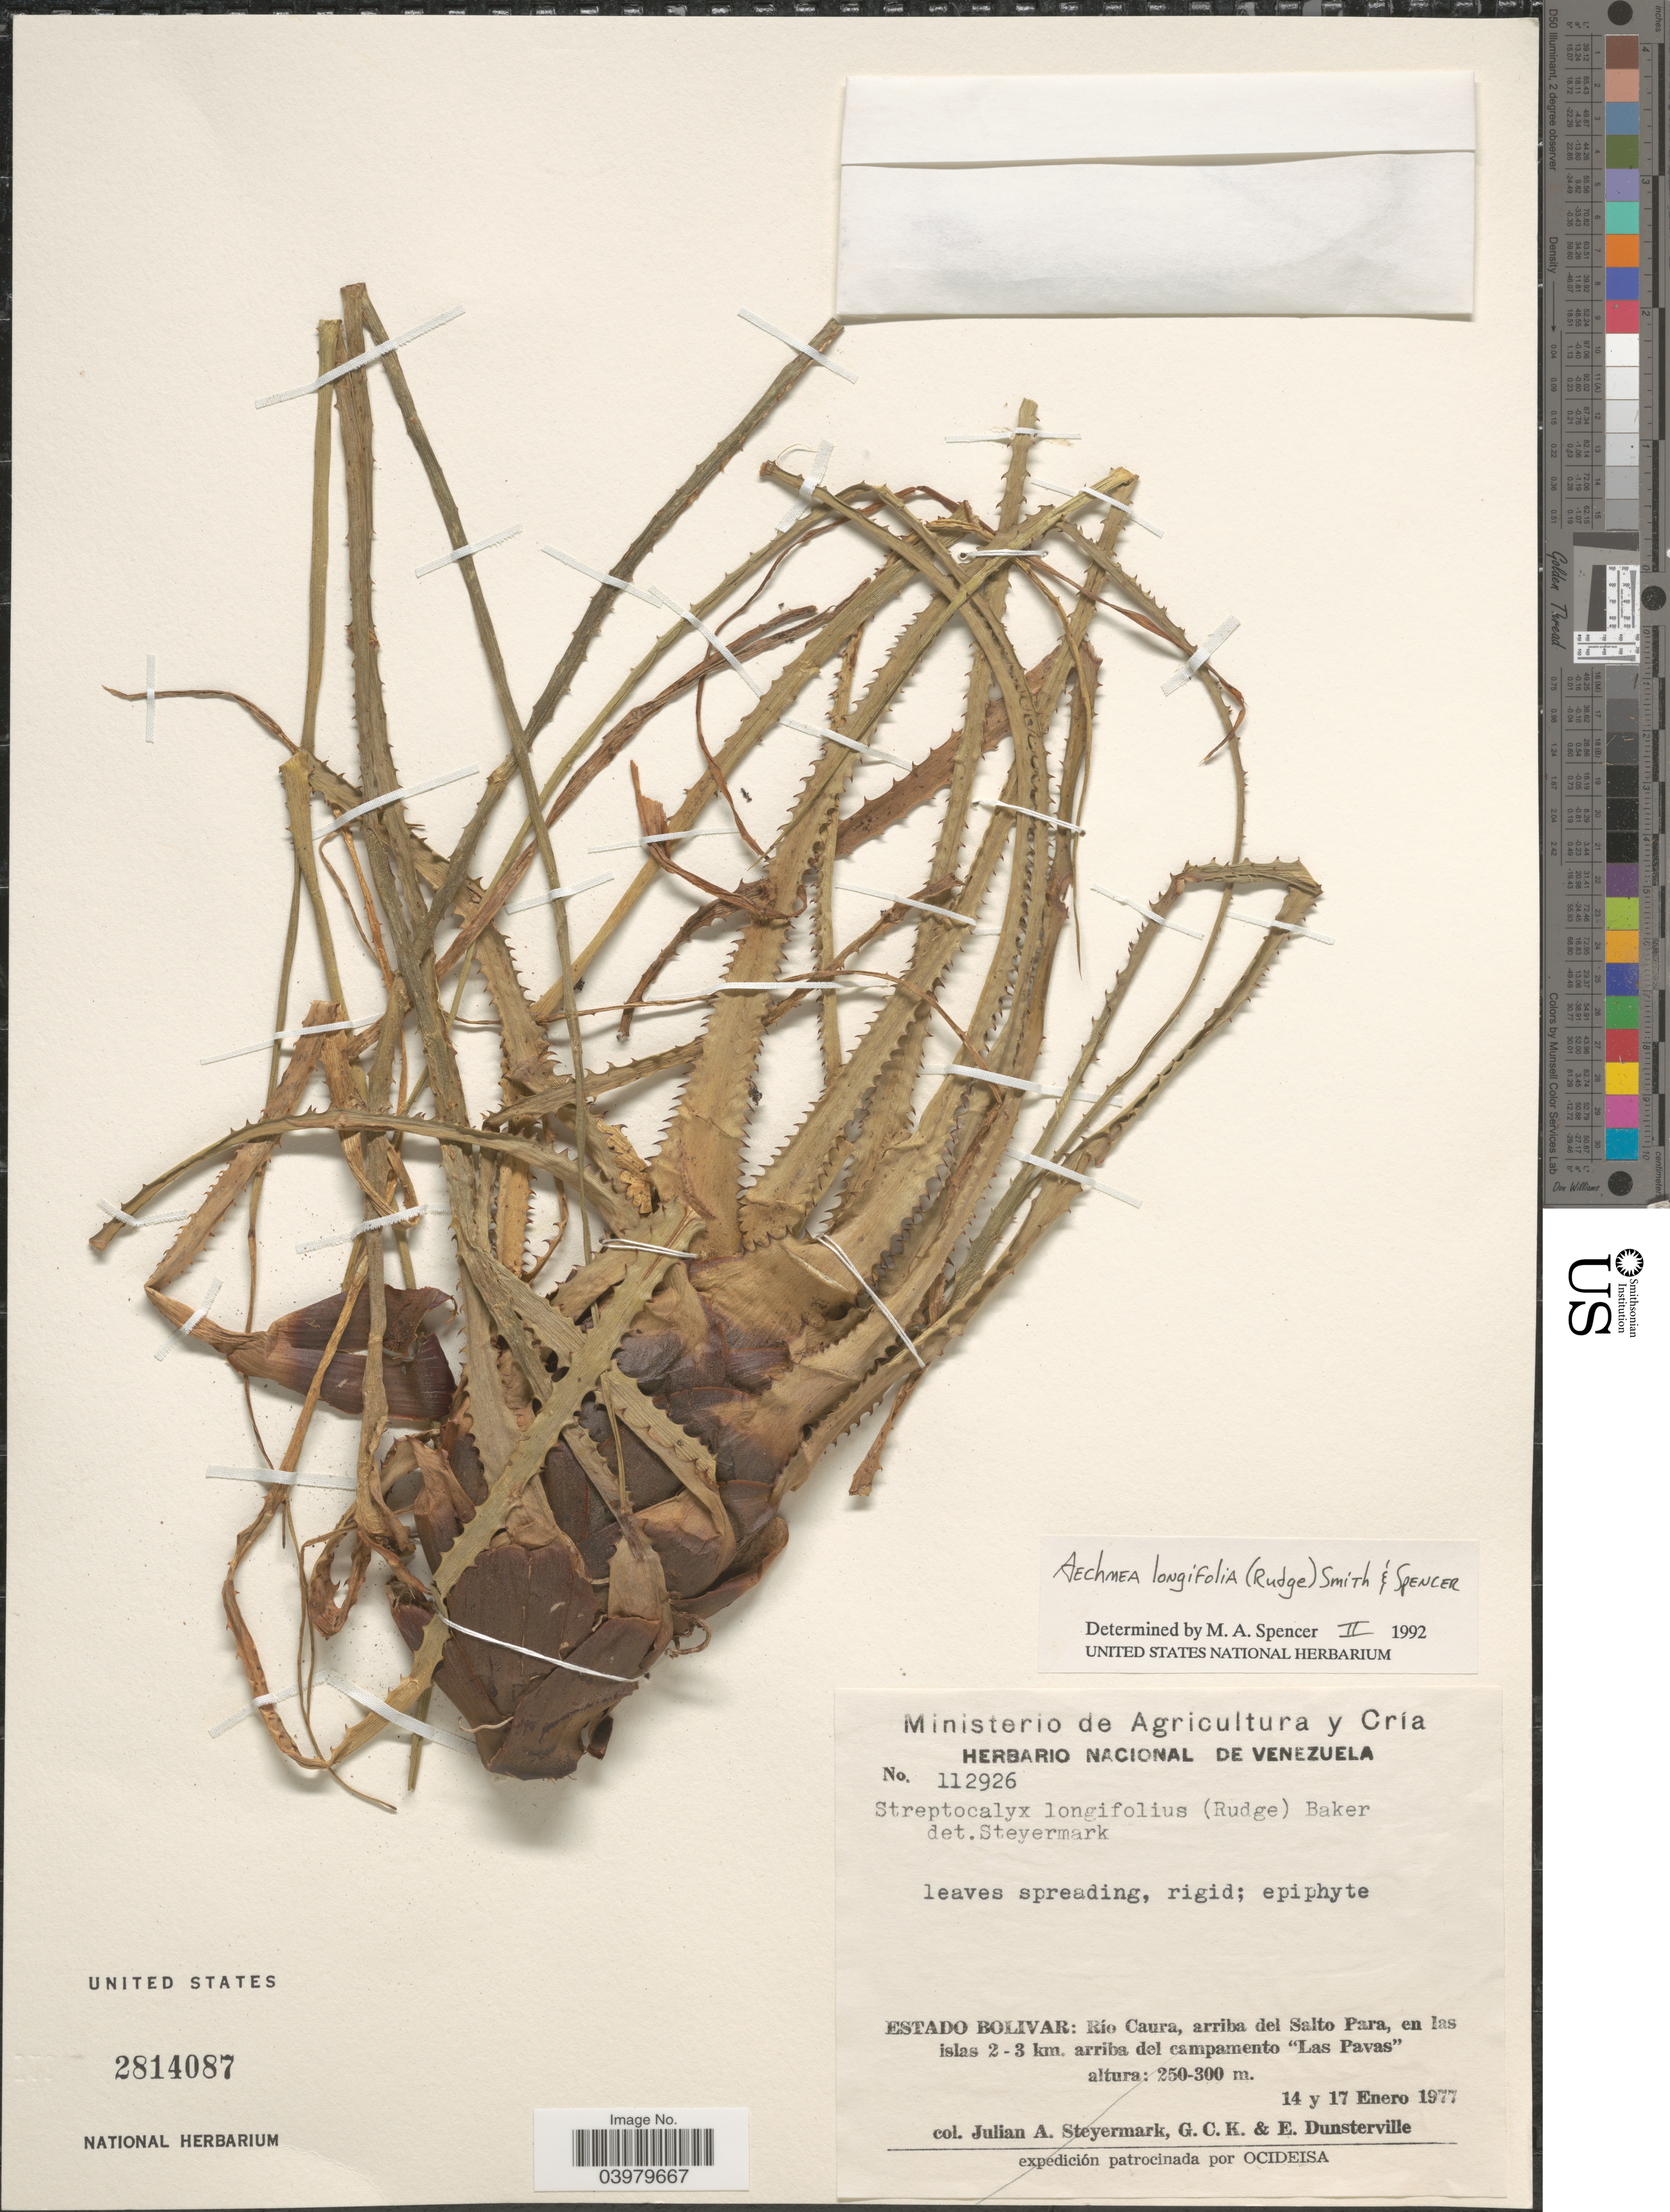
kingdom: Plantae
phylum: Tracheophyta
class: Liliopsida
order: Poales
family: Bromeliaceae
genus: Aechmea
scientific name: Aechmea longifolia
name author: (Rudge) L.B. Sm. & M.A. Spencer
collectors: J. Steyermark, G. C. K. Dunsterville & E. Dunsterville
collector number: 112926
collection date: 1977-01-14/1977-01-17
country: Venezuela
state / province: Bolivar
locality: Río Caura, arriba del Salto Para, en las islas 2-3 km. arriba del campamento "Las Pavas".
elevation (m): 250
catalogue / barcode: US 2814087